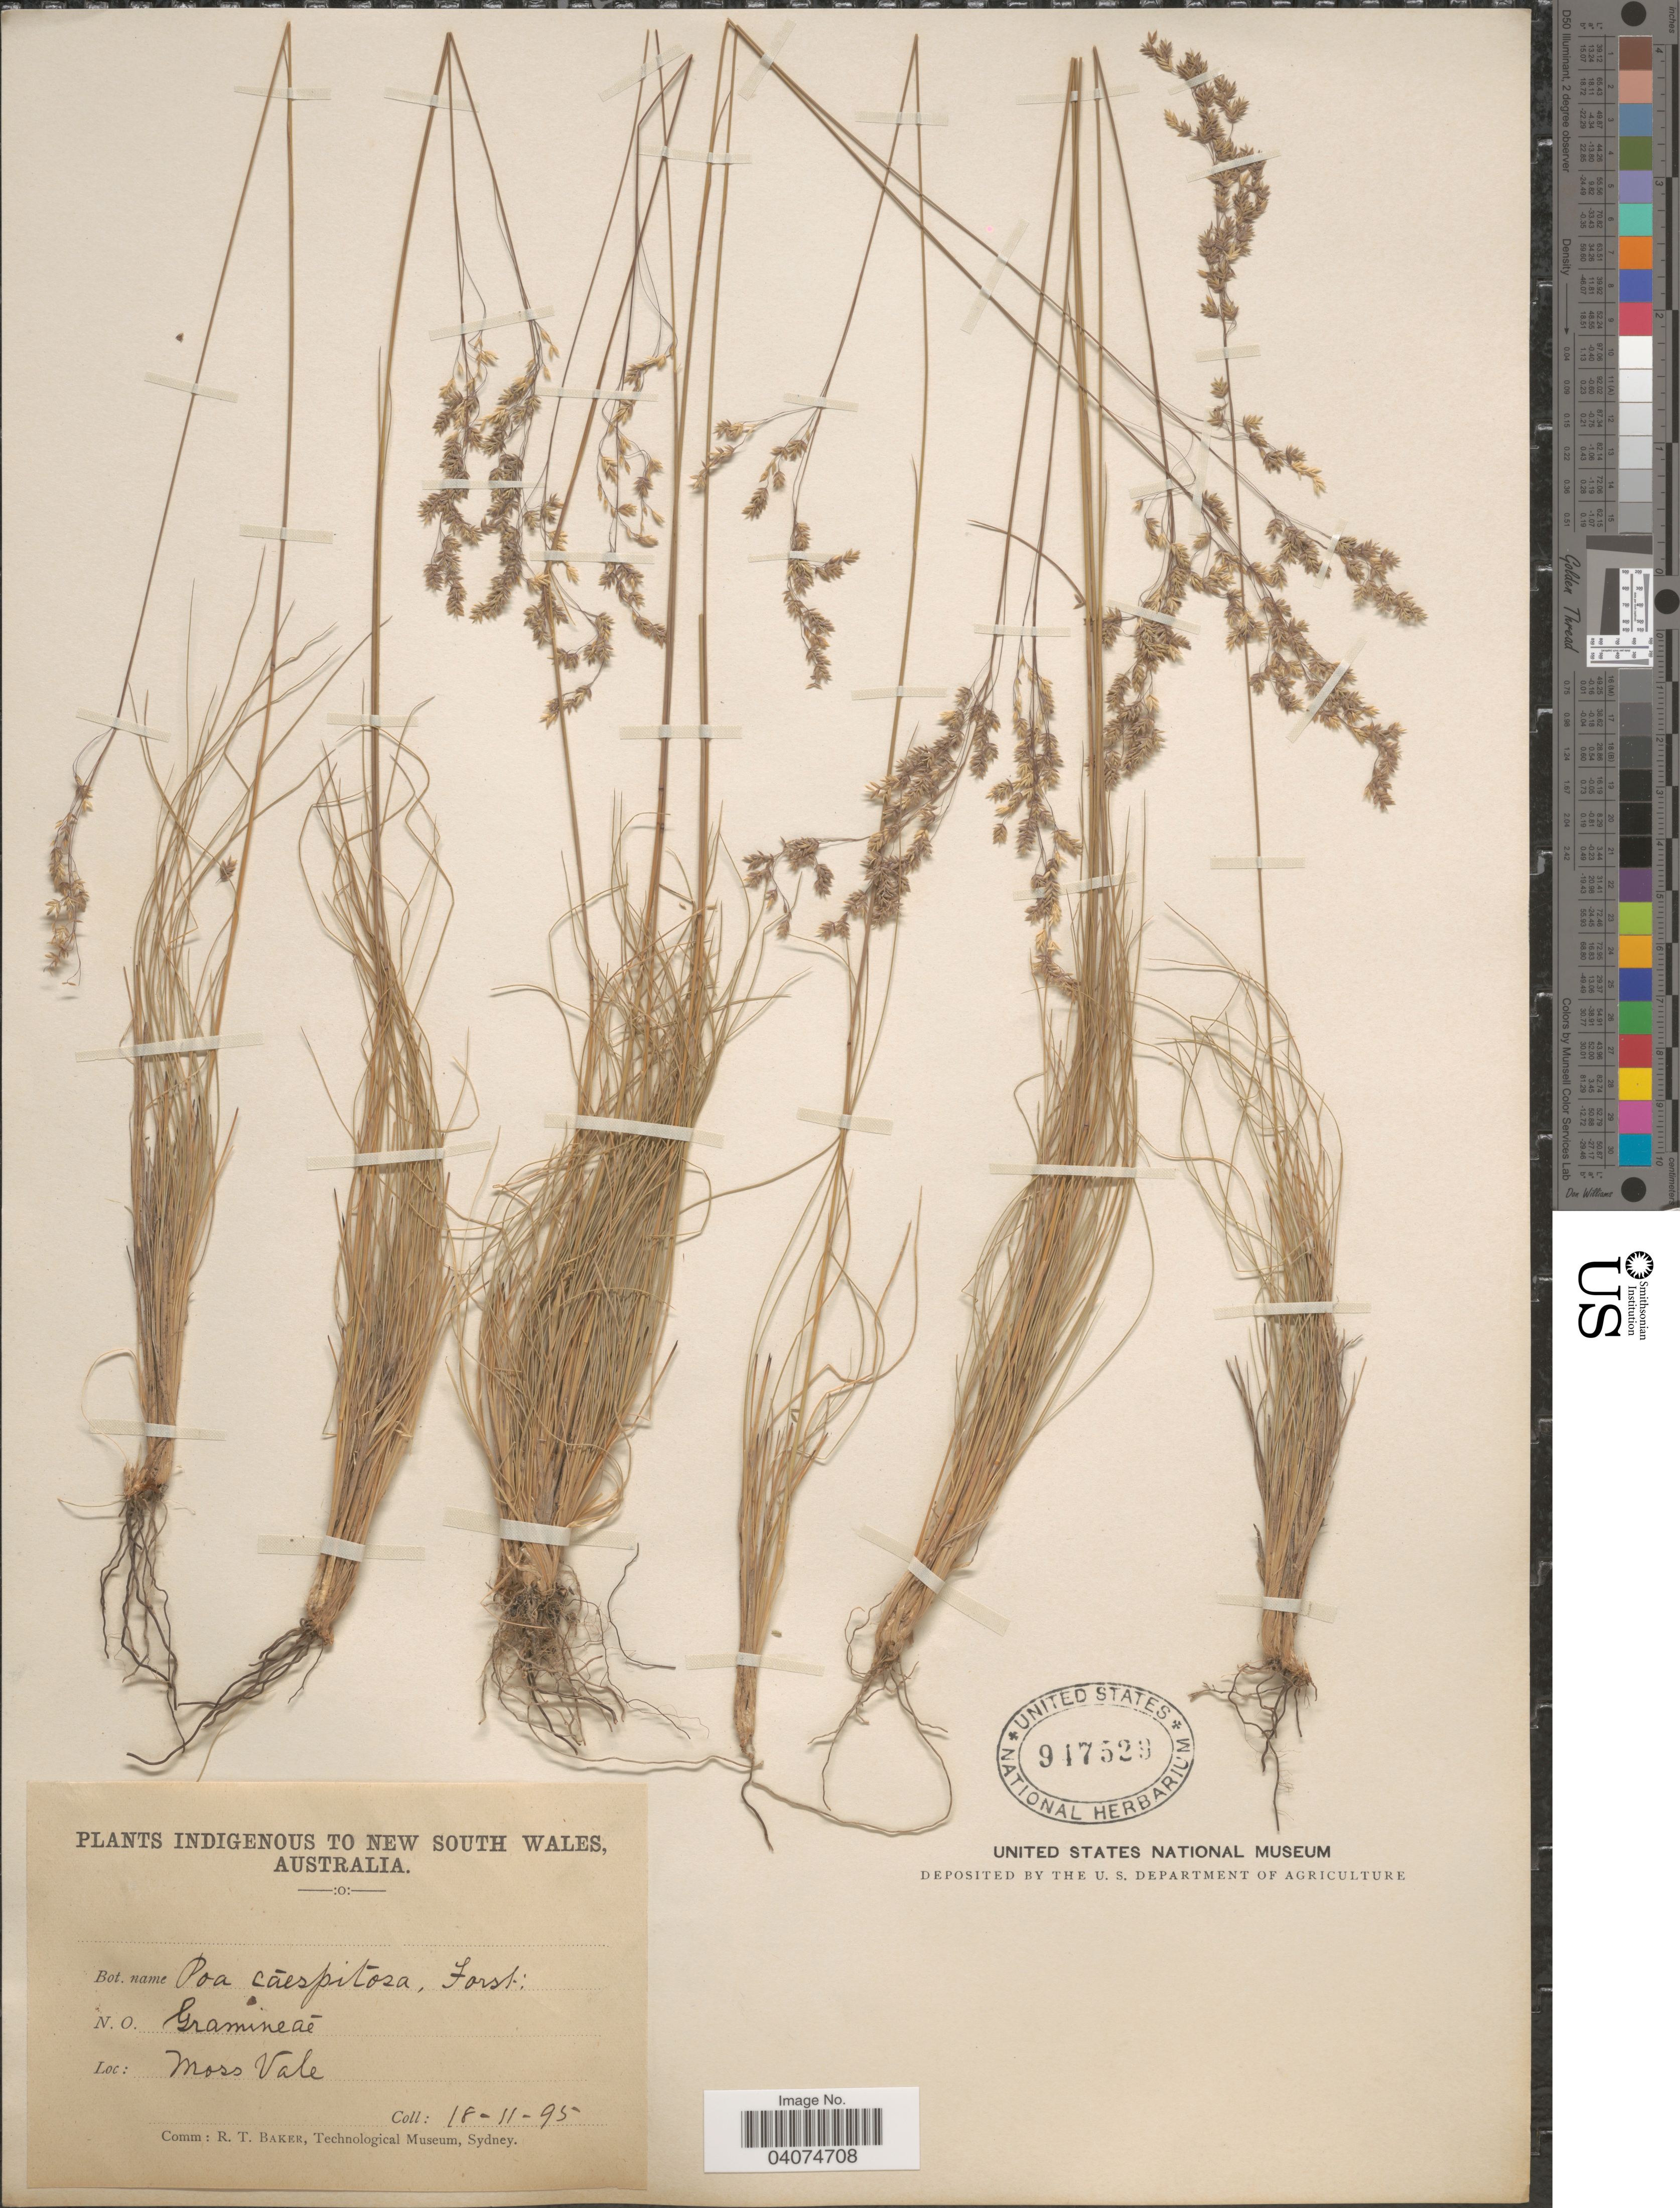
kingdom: Plantae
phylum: Tracheophyta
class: Liliopsida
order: Poales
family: Poaceae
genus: Poa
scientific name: Poa sp.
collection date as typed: Transcribed d/m/y: 18/11/95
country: Australia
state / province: New South Wales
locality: Moss Vale.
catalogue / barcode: US 947529